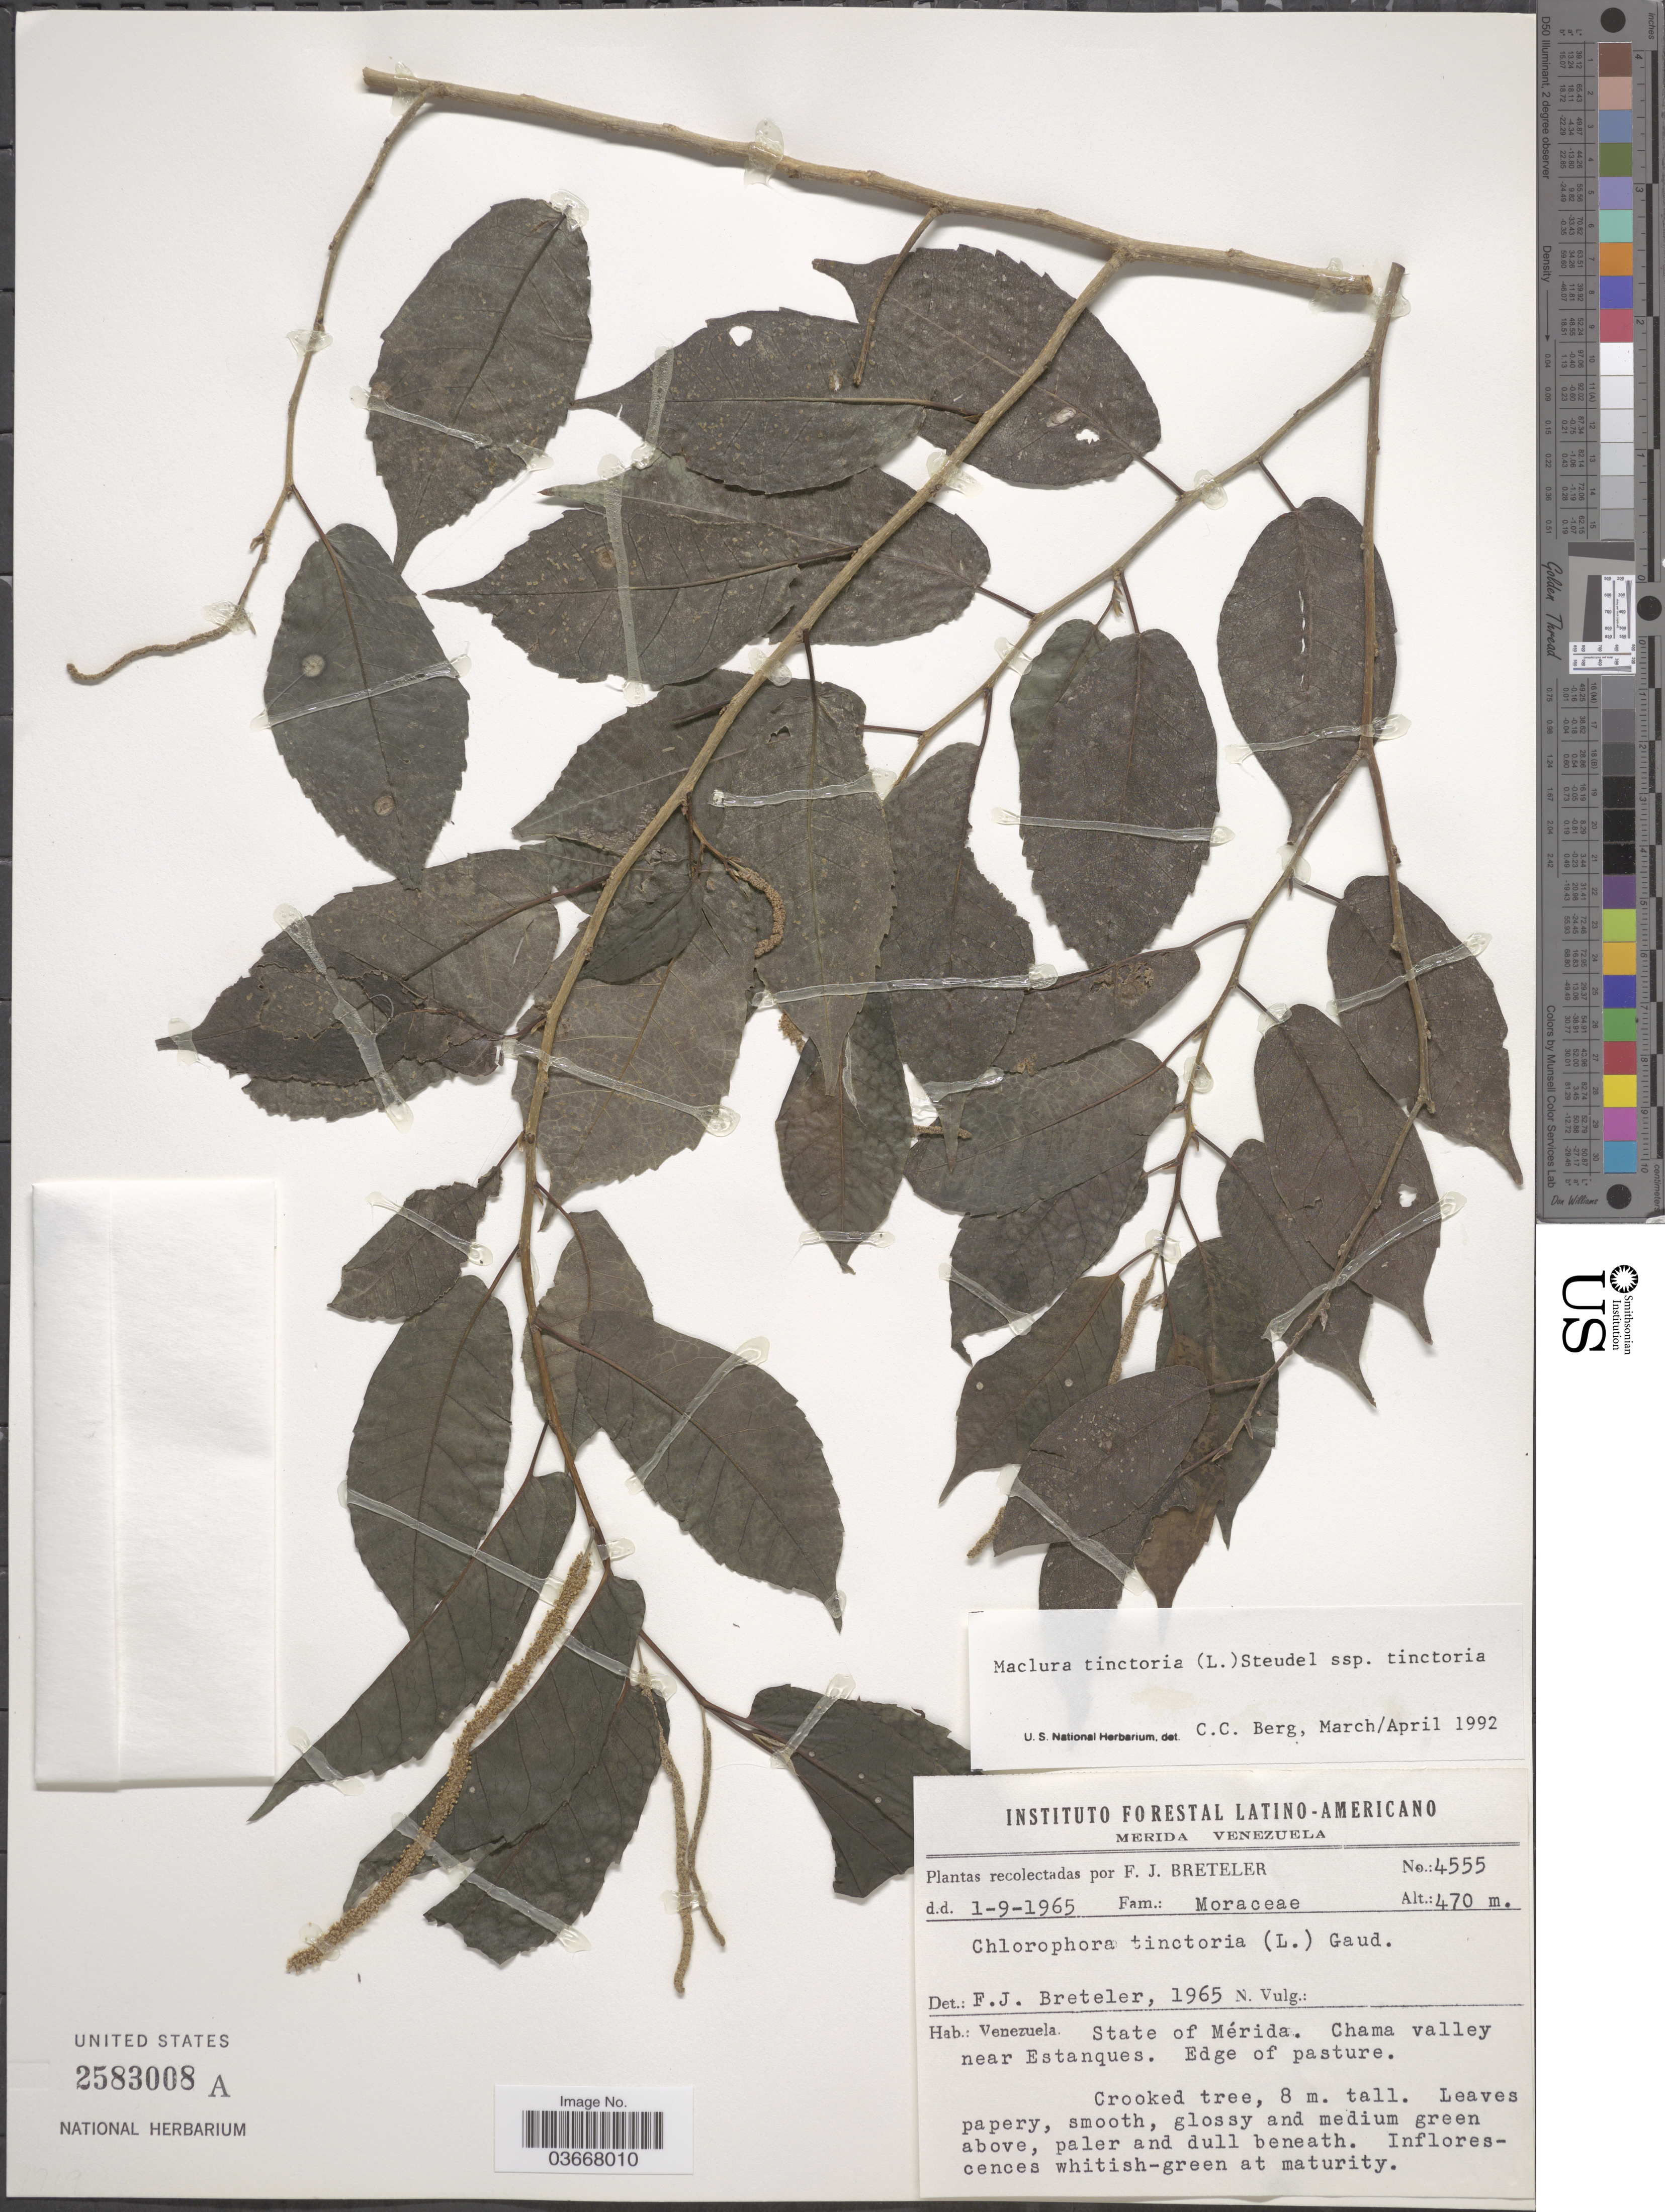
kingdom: Plantae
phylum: Tracheophyta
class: Magnoliopsida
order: Rosales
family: Moraceae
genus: Maclura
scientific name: Maclura tinctoria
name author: (L.) D. Don ex Steud.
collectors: F. J. Breteler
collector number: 4555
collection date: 1965-09-01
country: Venezuela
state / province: Merida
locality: Chama valley near Estanques.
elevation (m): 470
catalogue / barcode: US 2583008A